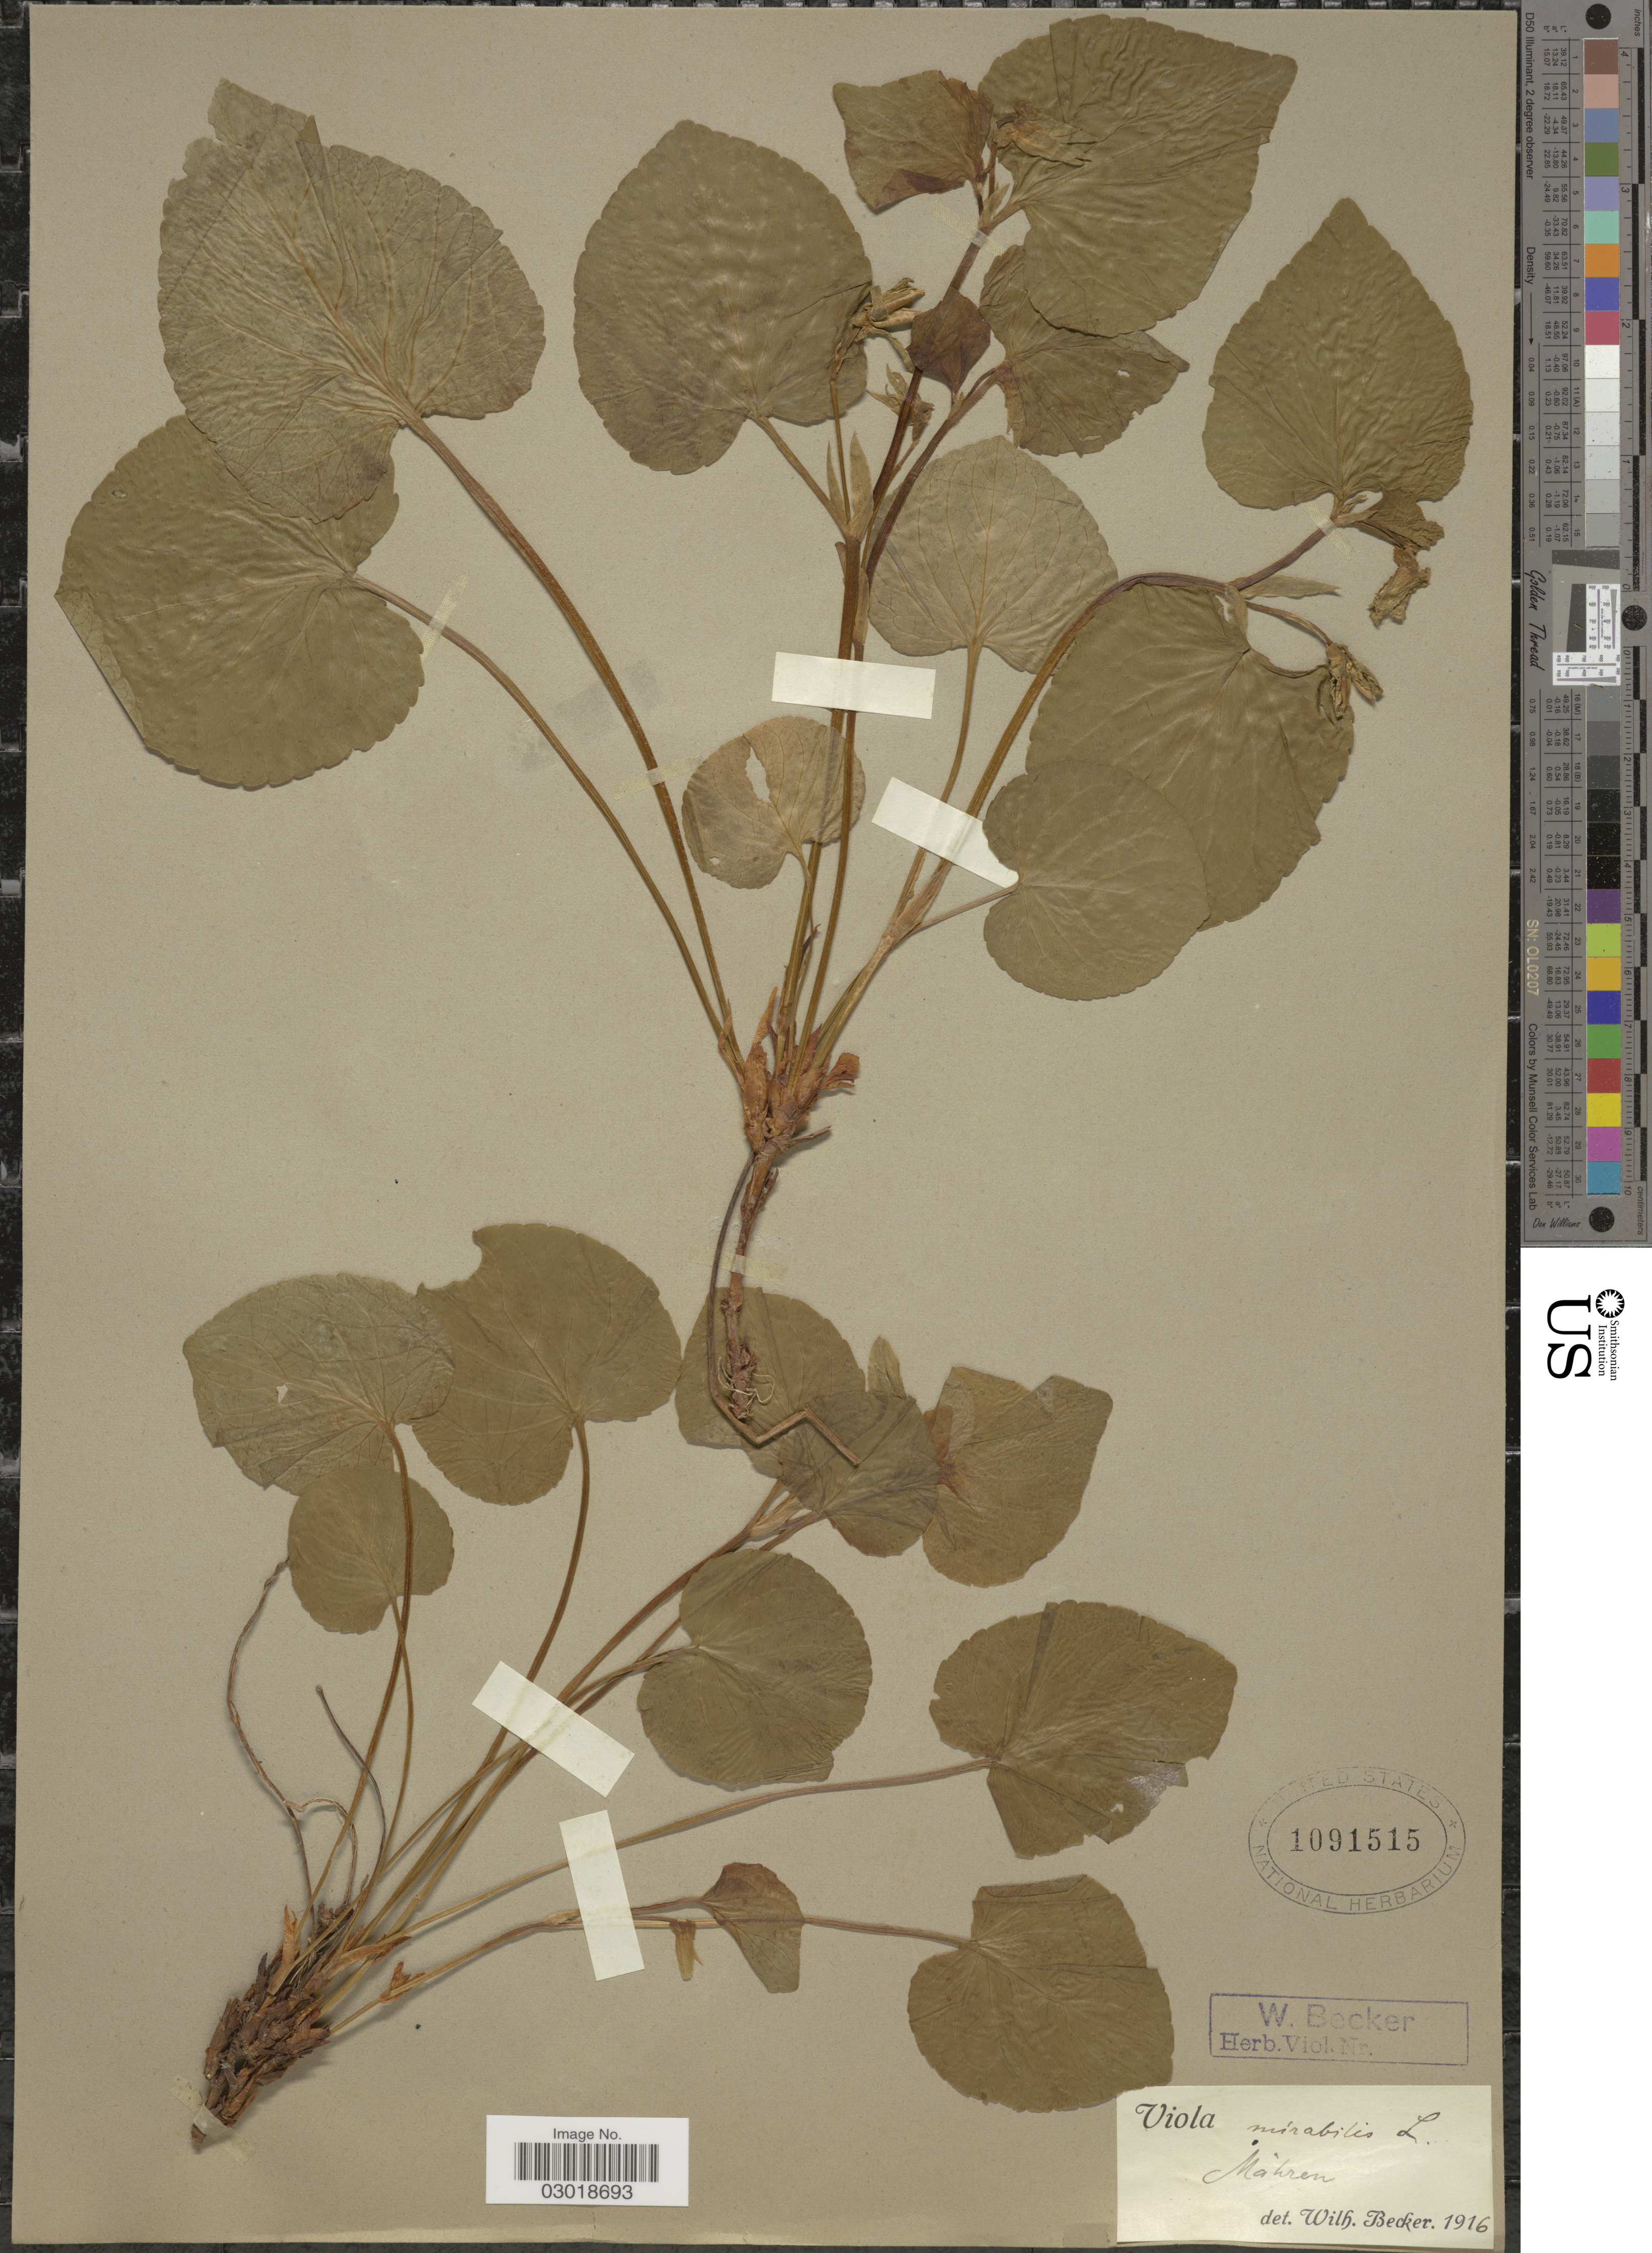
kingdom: Plantae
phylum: Tracheophyta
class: Magnoliopsida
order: Malpighiales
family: Violaceae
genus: Viola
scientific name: Viola mirabilis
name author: L.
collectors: Ex herb. W. Becker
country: Czechia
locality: Mahren.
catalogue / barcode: US 1091515